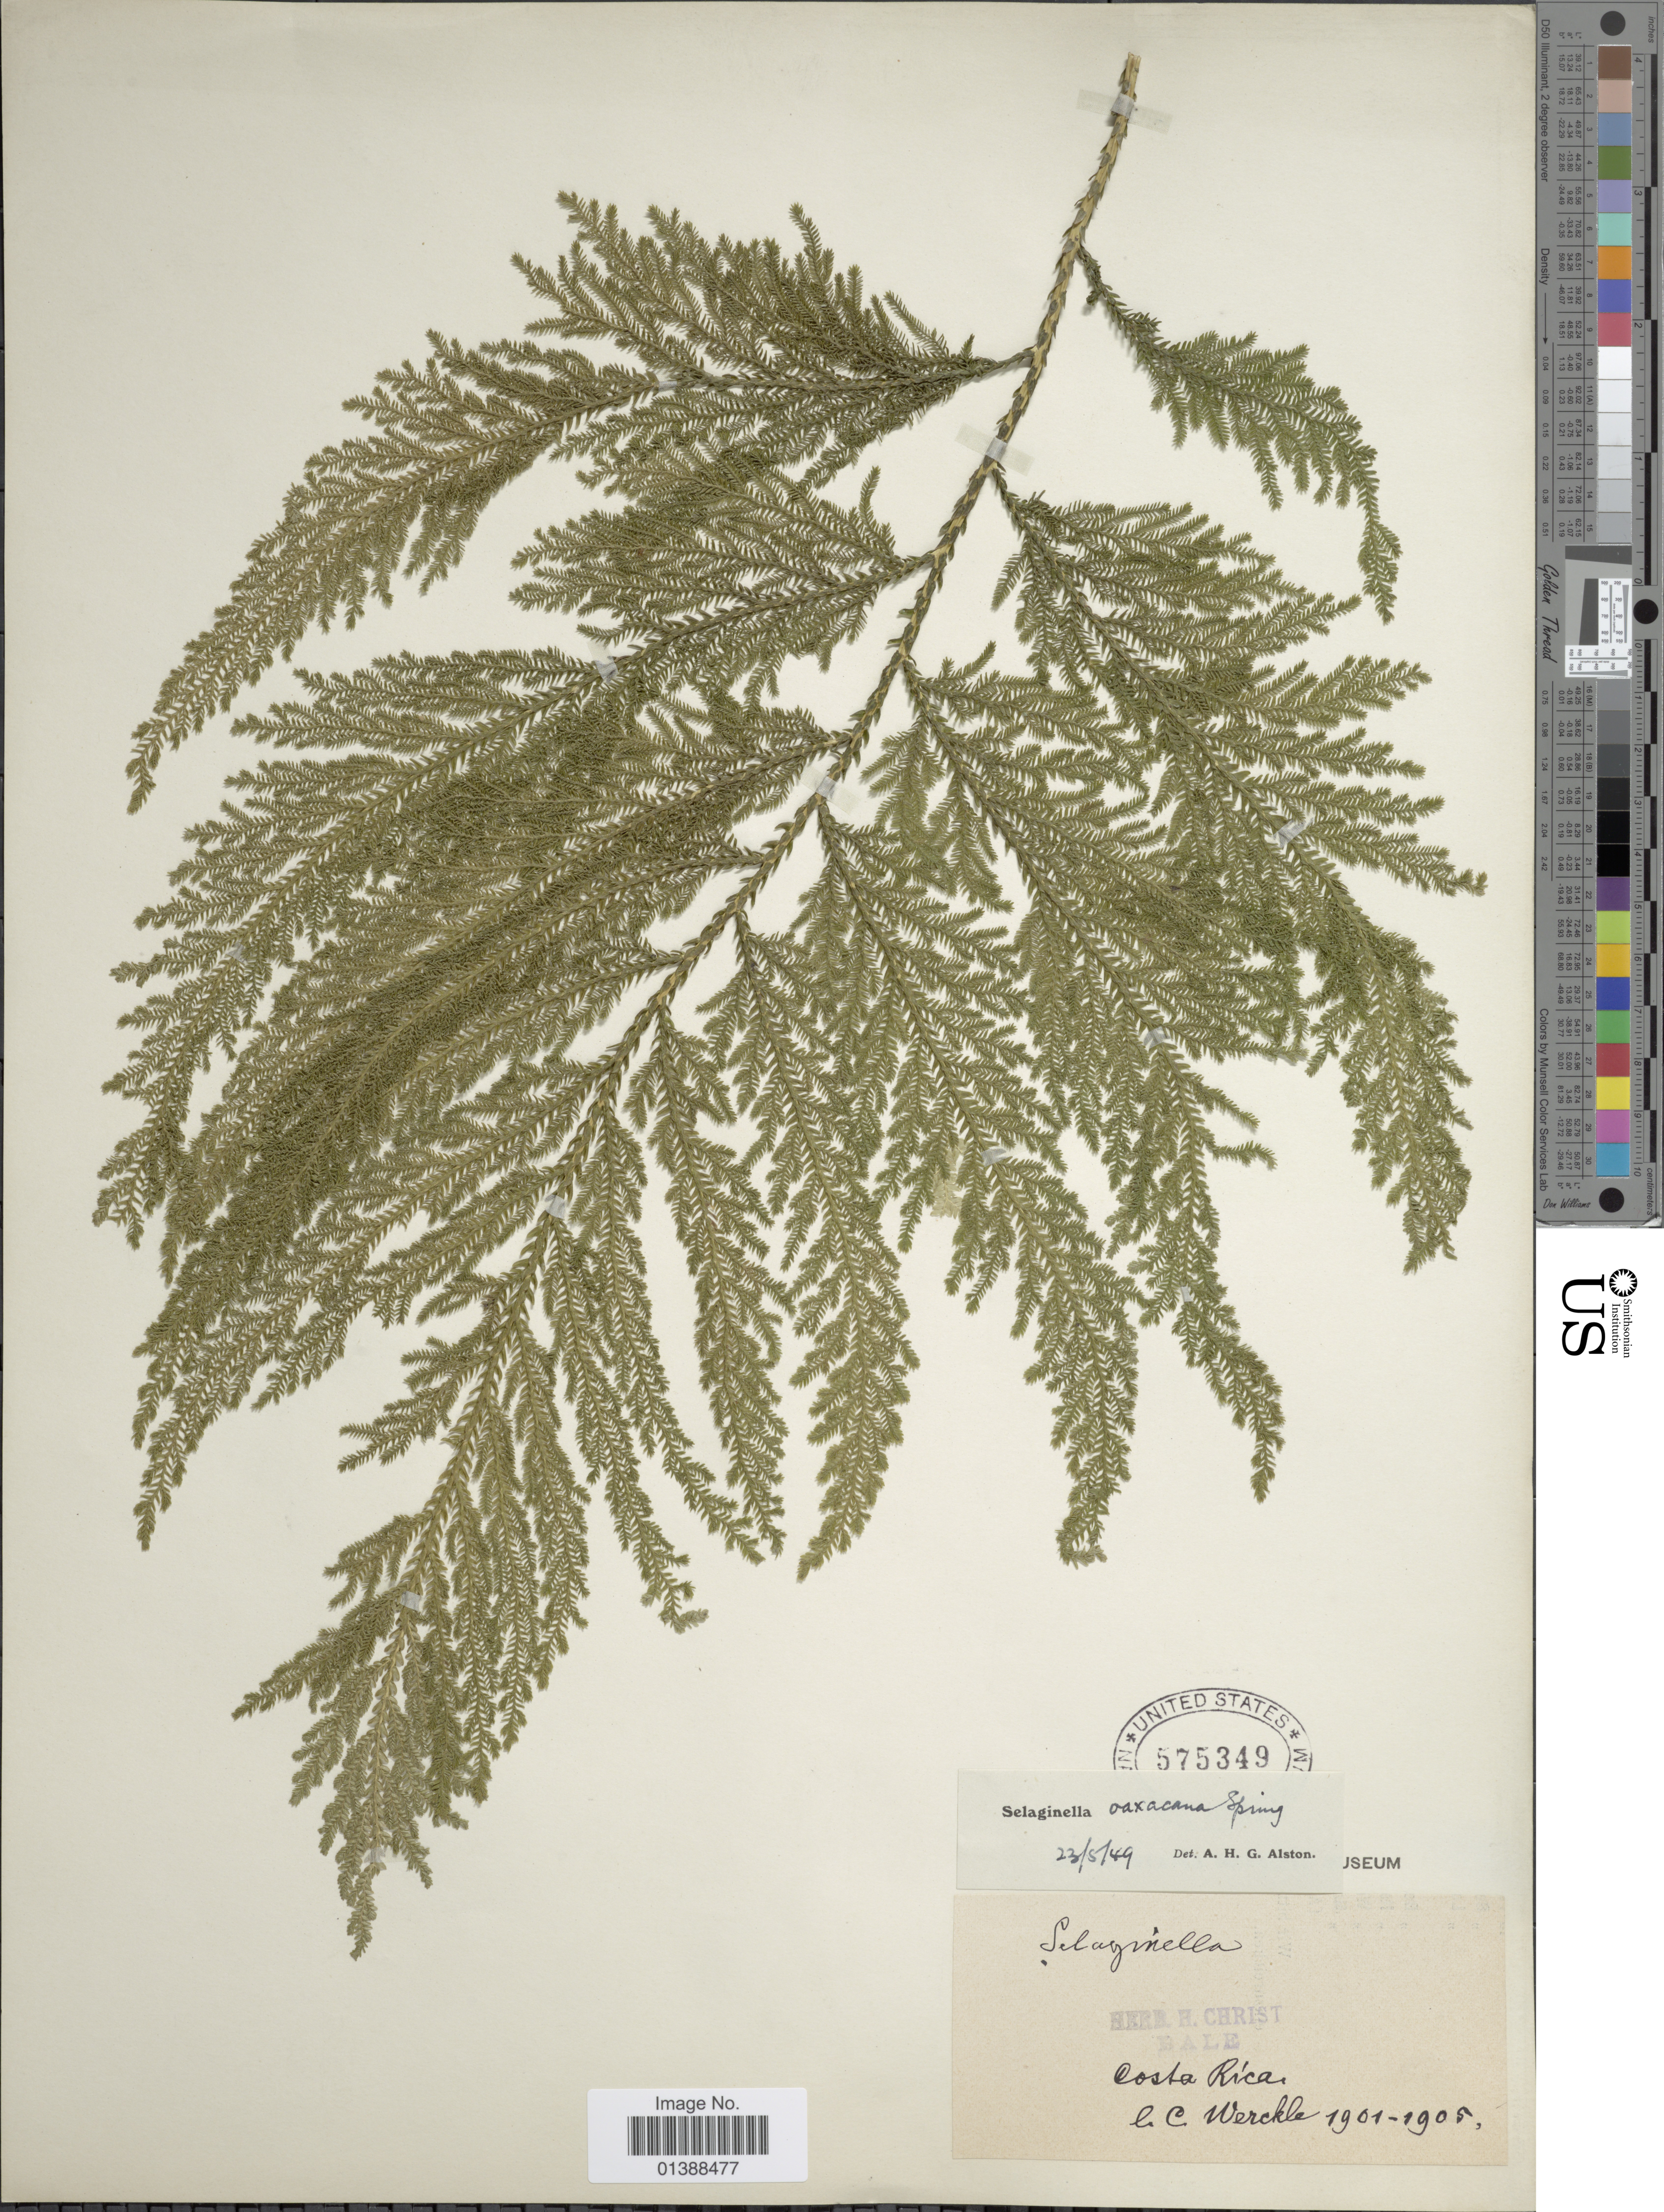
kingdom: Plantae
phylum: Tracheophyta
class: Lycopodiopsida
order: Selaginellales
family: Selaginellaceae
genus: Selaginella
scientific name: Selaginella oaxacana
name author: Spring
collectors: C. C Wercklé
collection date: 1901/1905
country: Costa Rica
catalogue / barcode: US 575349